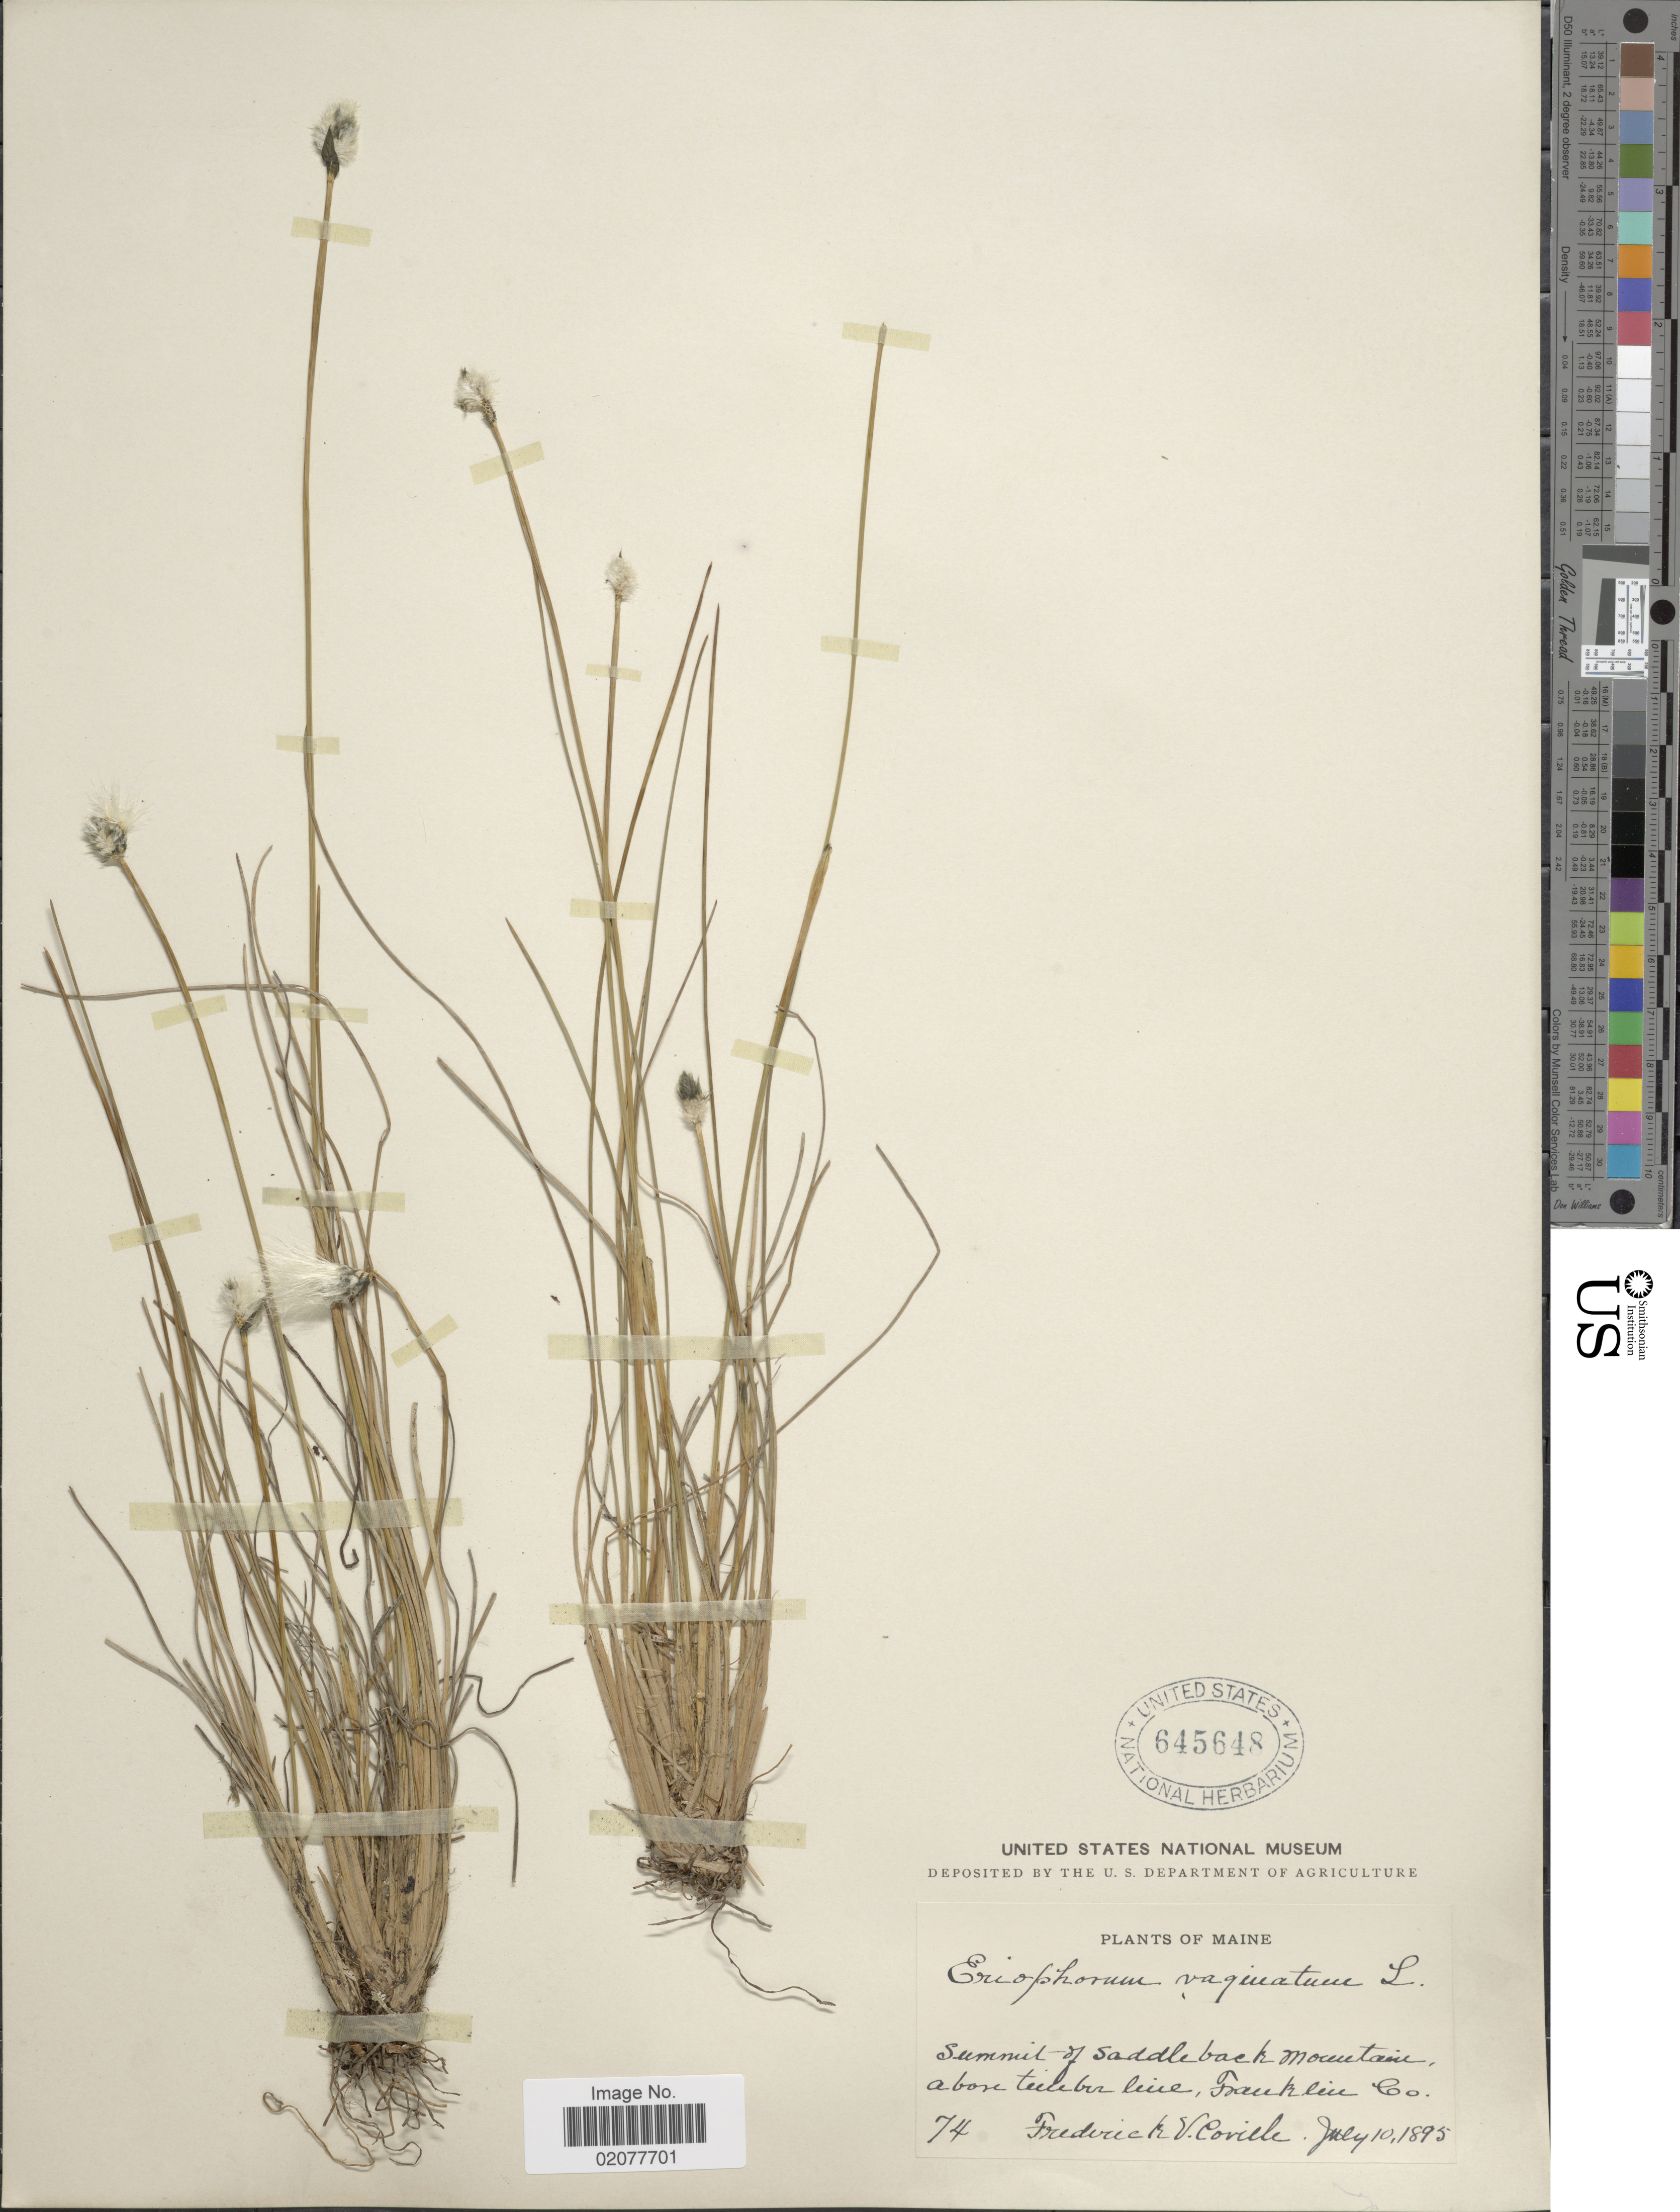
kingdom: Plantae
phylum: Tracheophyta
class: Liliopsida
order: Poales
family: Cyperaceae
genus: Eriophorum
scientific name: Eriophorum spissum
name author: Fernald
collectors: F. V. Coville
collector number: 74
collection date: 1895-07-10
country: United States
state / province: Maine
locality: Maine, summit of sadlle back Mountain above timber line, Franklin Co.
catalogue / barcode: US 645648